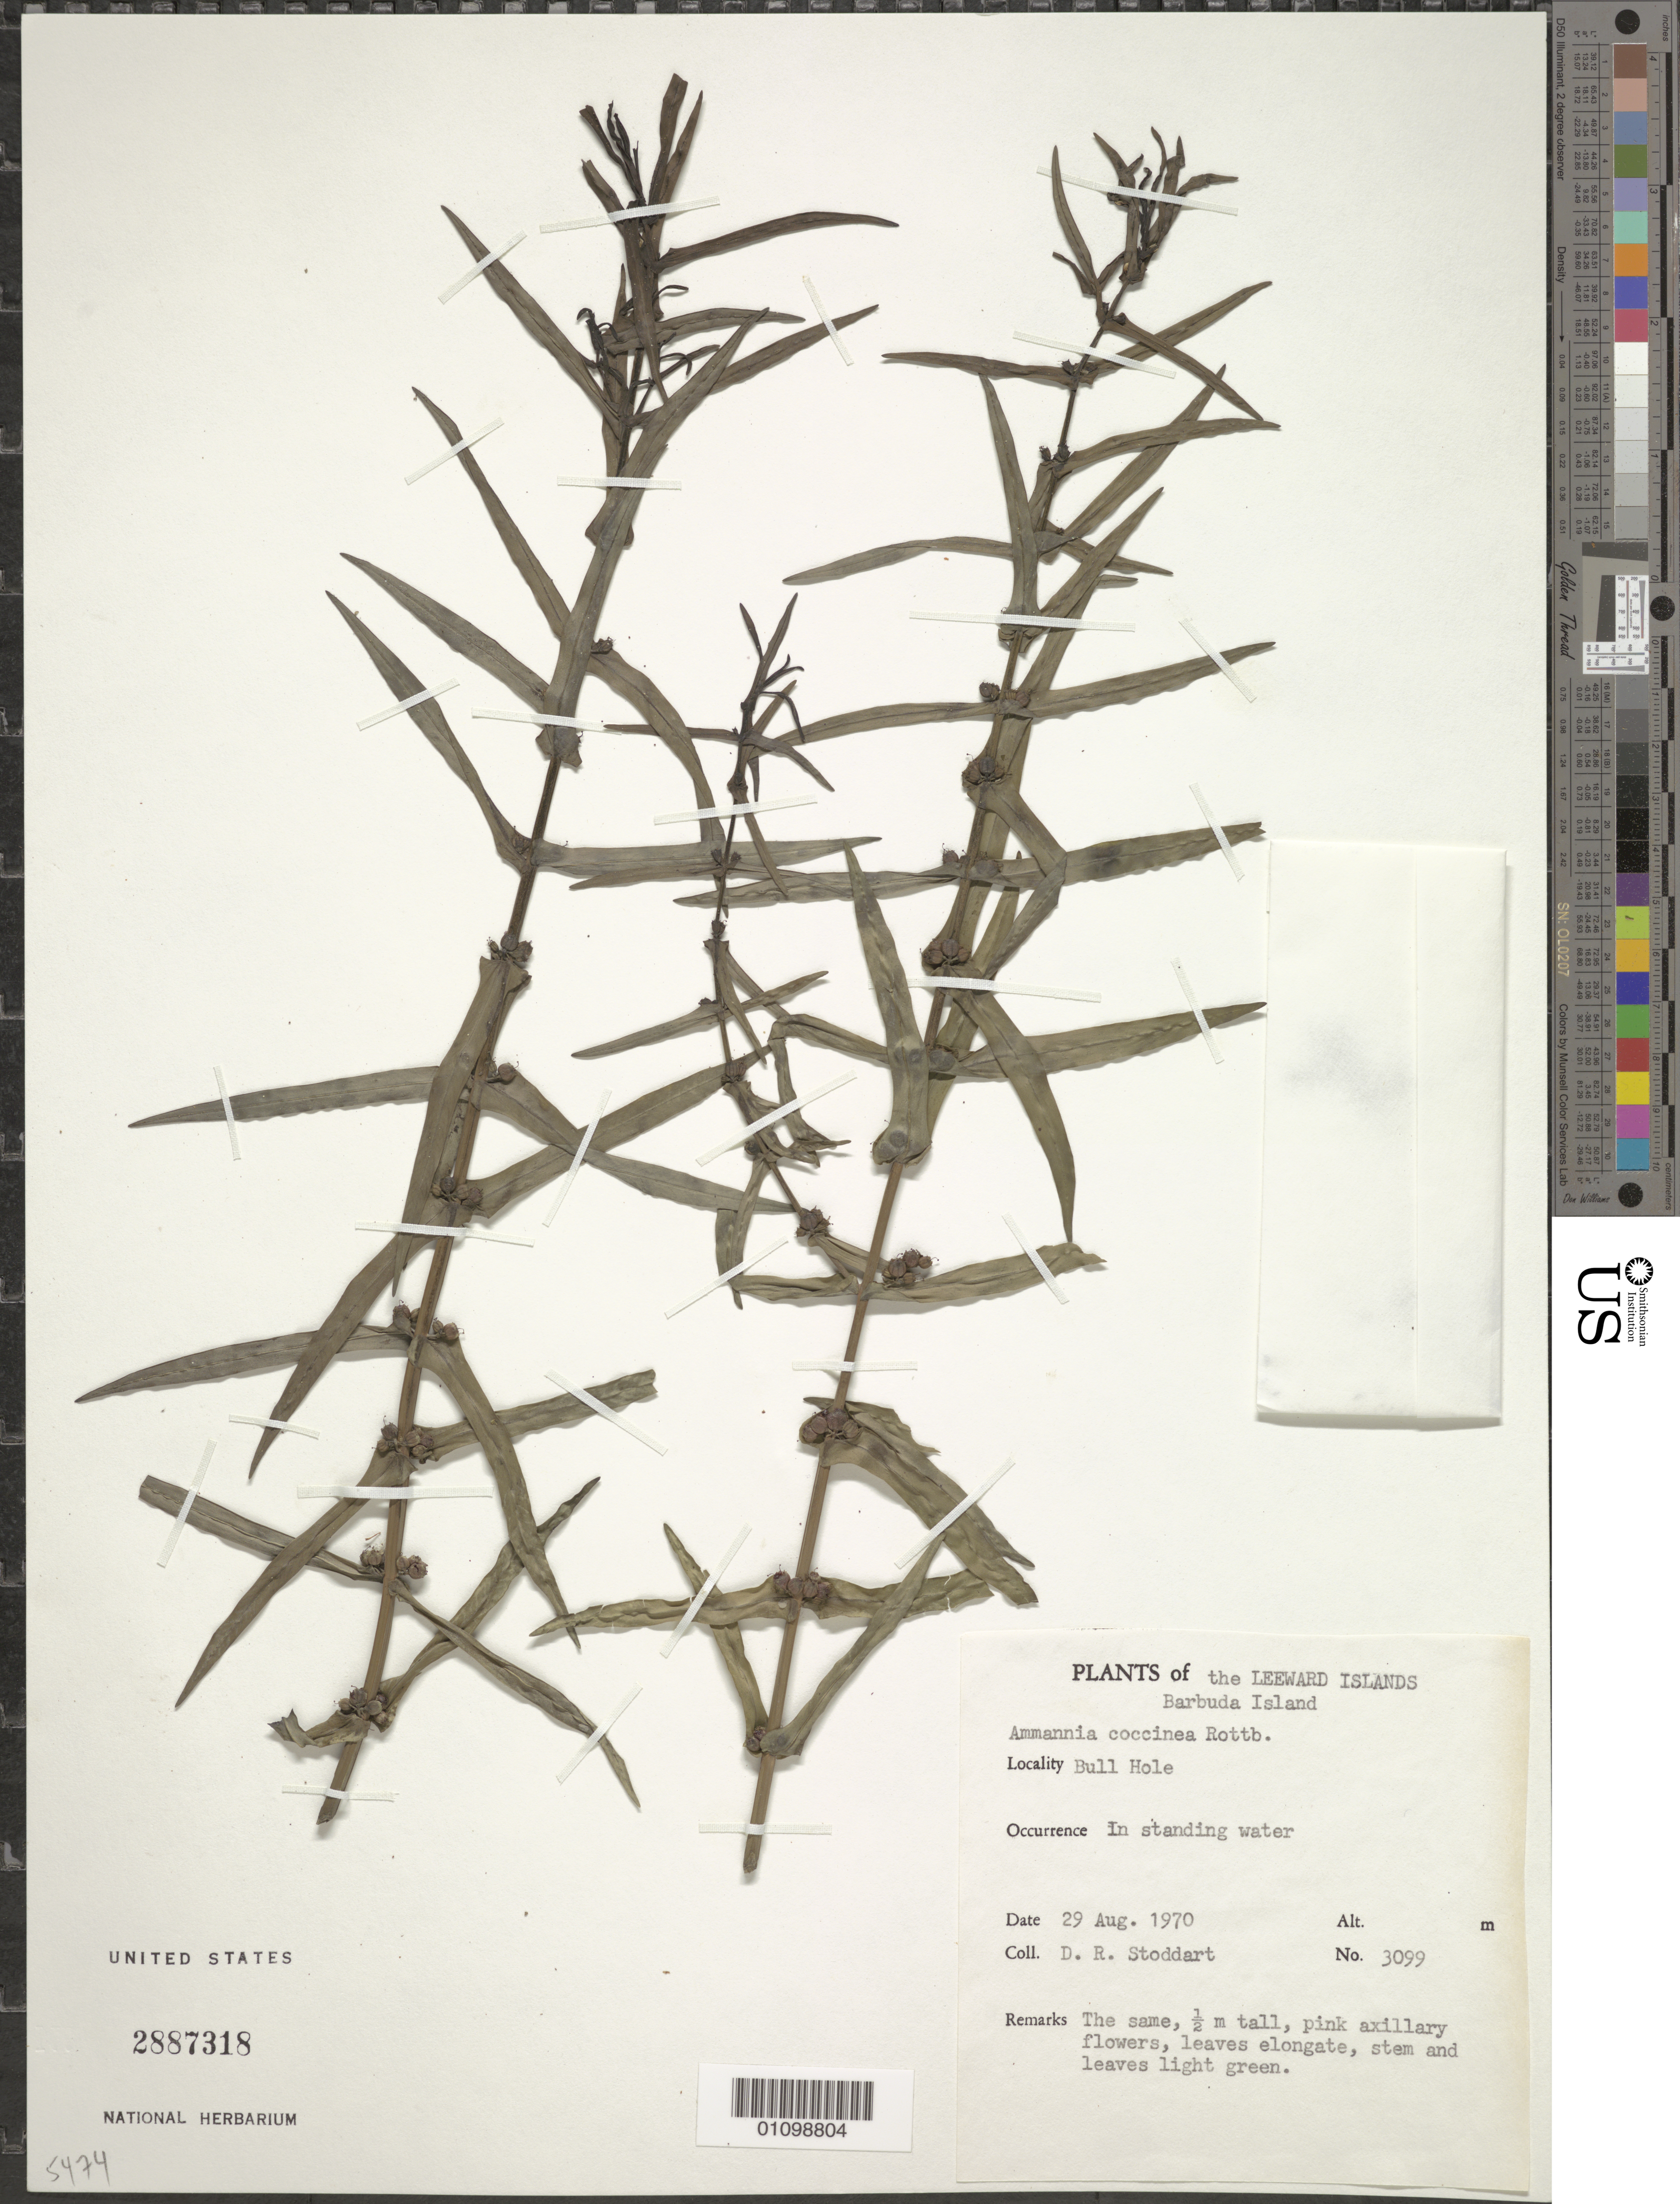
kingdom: Plantae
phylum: Tracheophyta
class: Magnoliopsida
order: Myrtales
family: Lythraceae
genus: Ammannia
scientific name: Ammannia coccinea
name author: Rottb.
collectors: D. R. Stoddart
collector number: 3099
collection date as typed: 29 Aug 1970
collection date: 1970-08-29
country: Antigua and Barbuda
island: Barbuda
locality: Leeward Islands. Bull Hole. In standing water.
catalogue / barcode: US 2887318